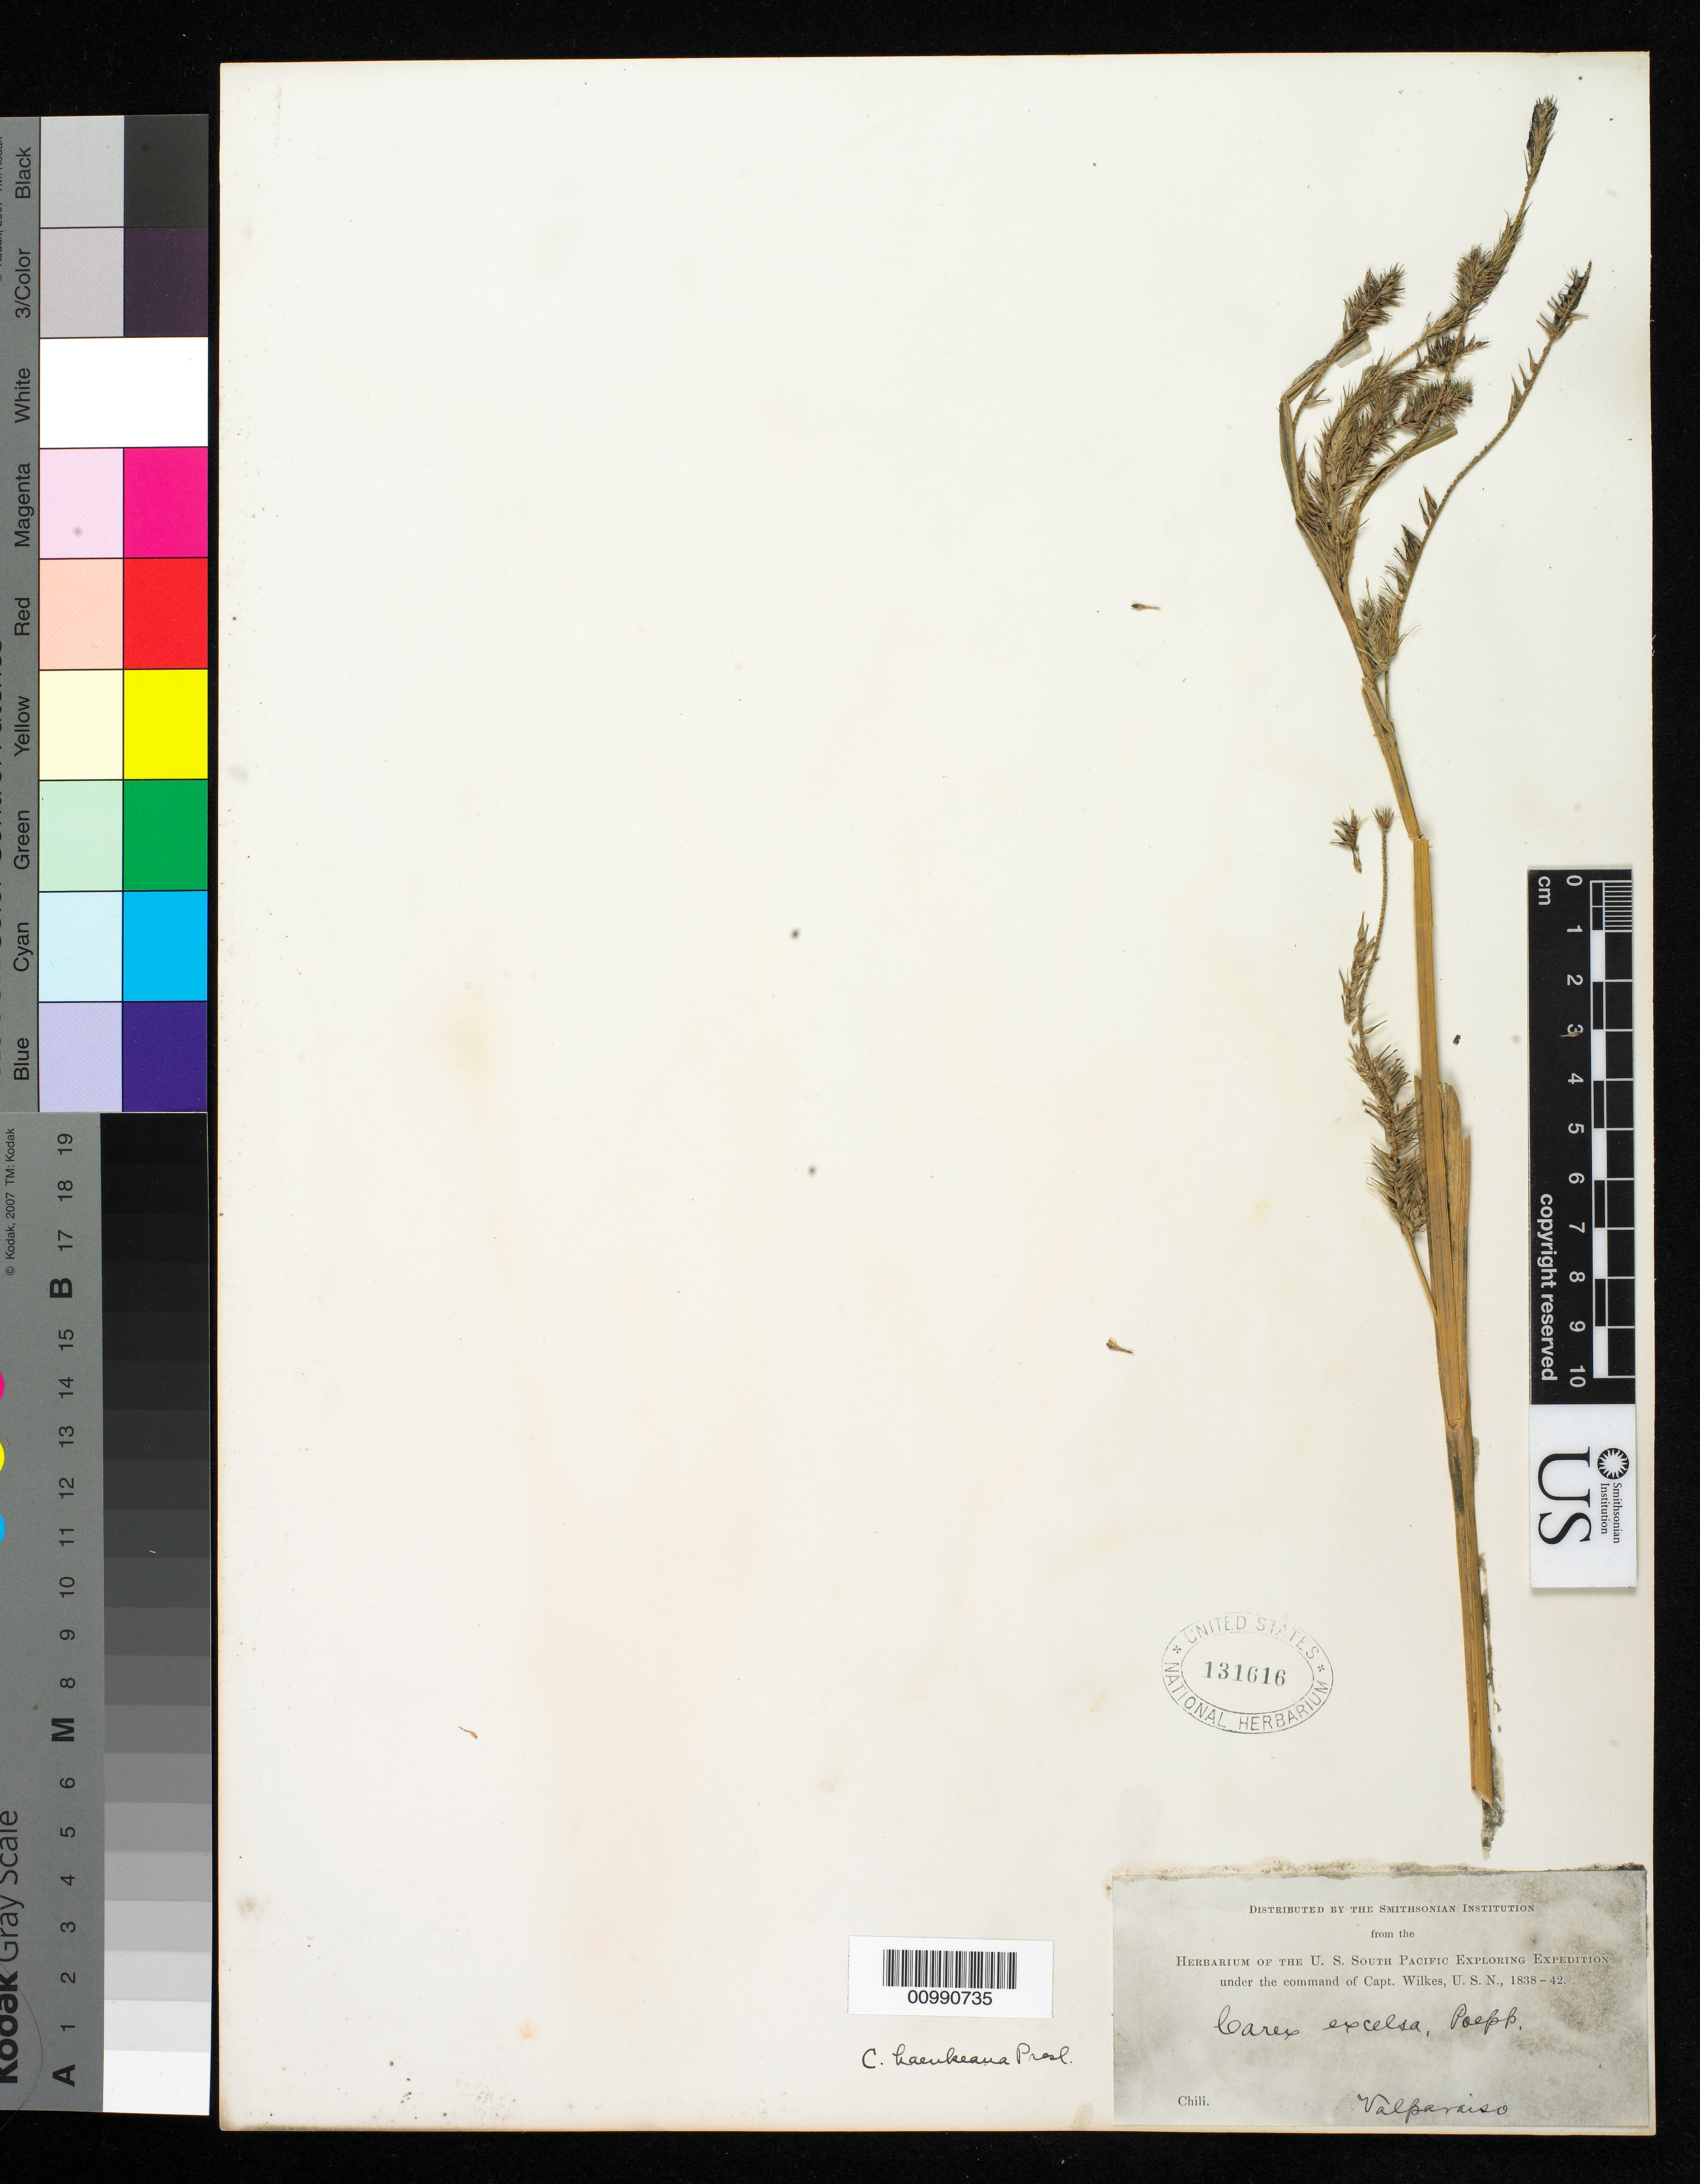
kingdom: Plantae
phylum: Tracheophyta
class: Liliopsida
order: Poales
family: Cyperaceae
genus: Carex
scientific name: Carex haenkeana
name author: J. Presl & C. Presl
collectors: Wilkes Explor. Exped.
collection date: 1838/1842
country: Chile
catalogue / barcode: US 131616